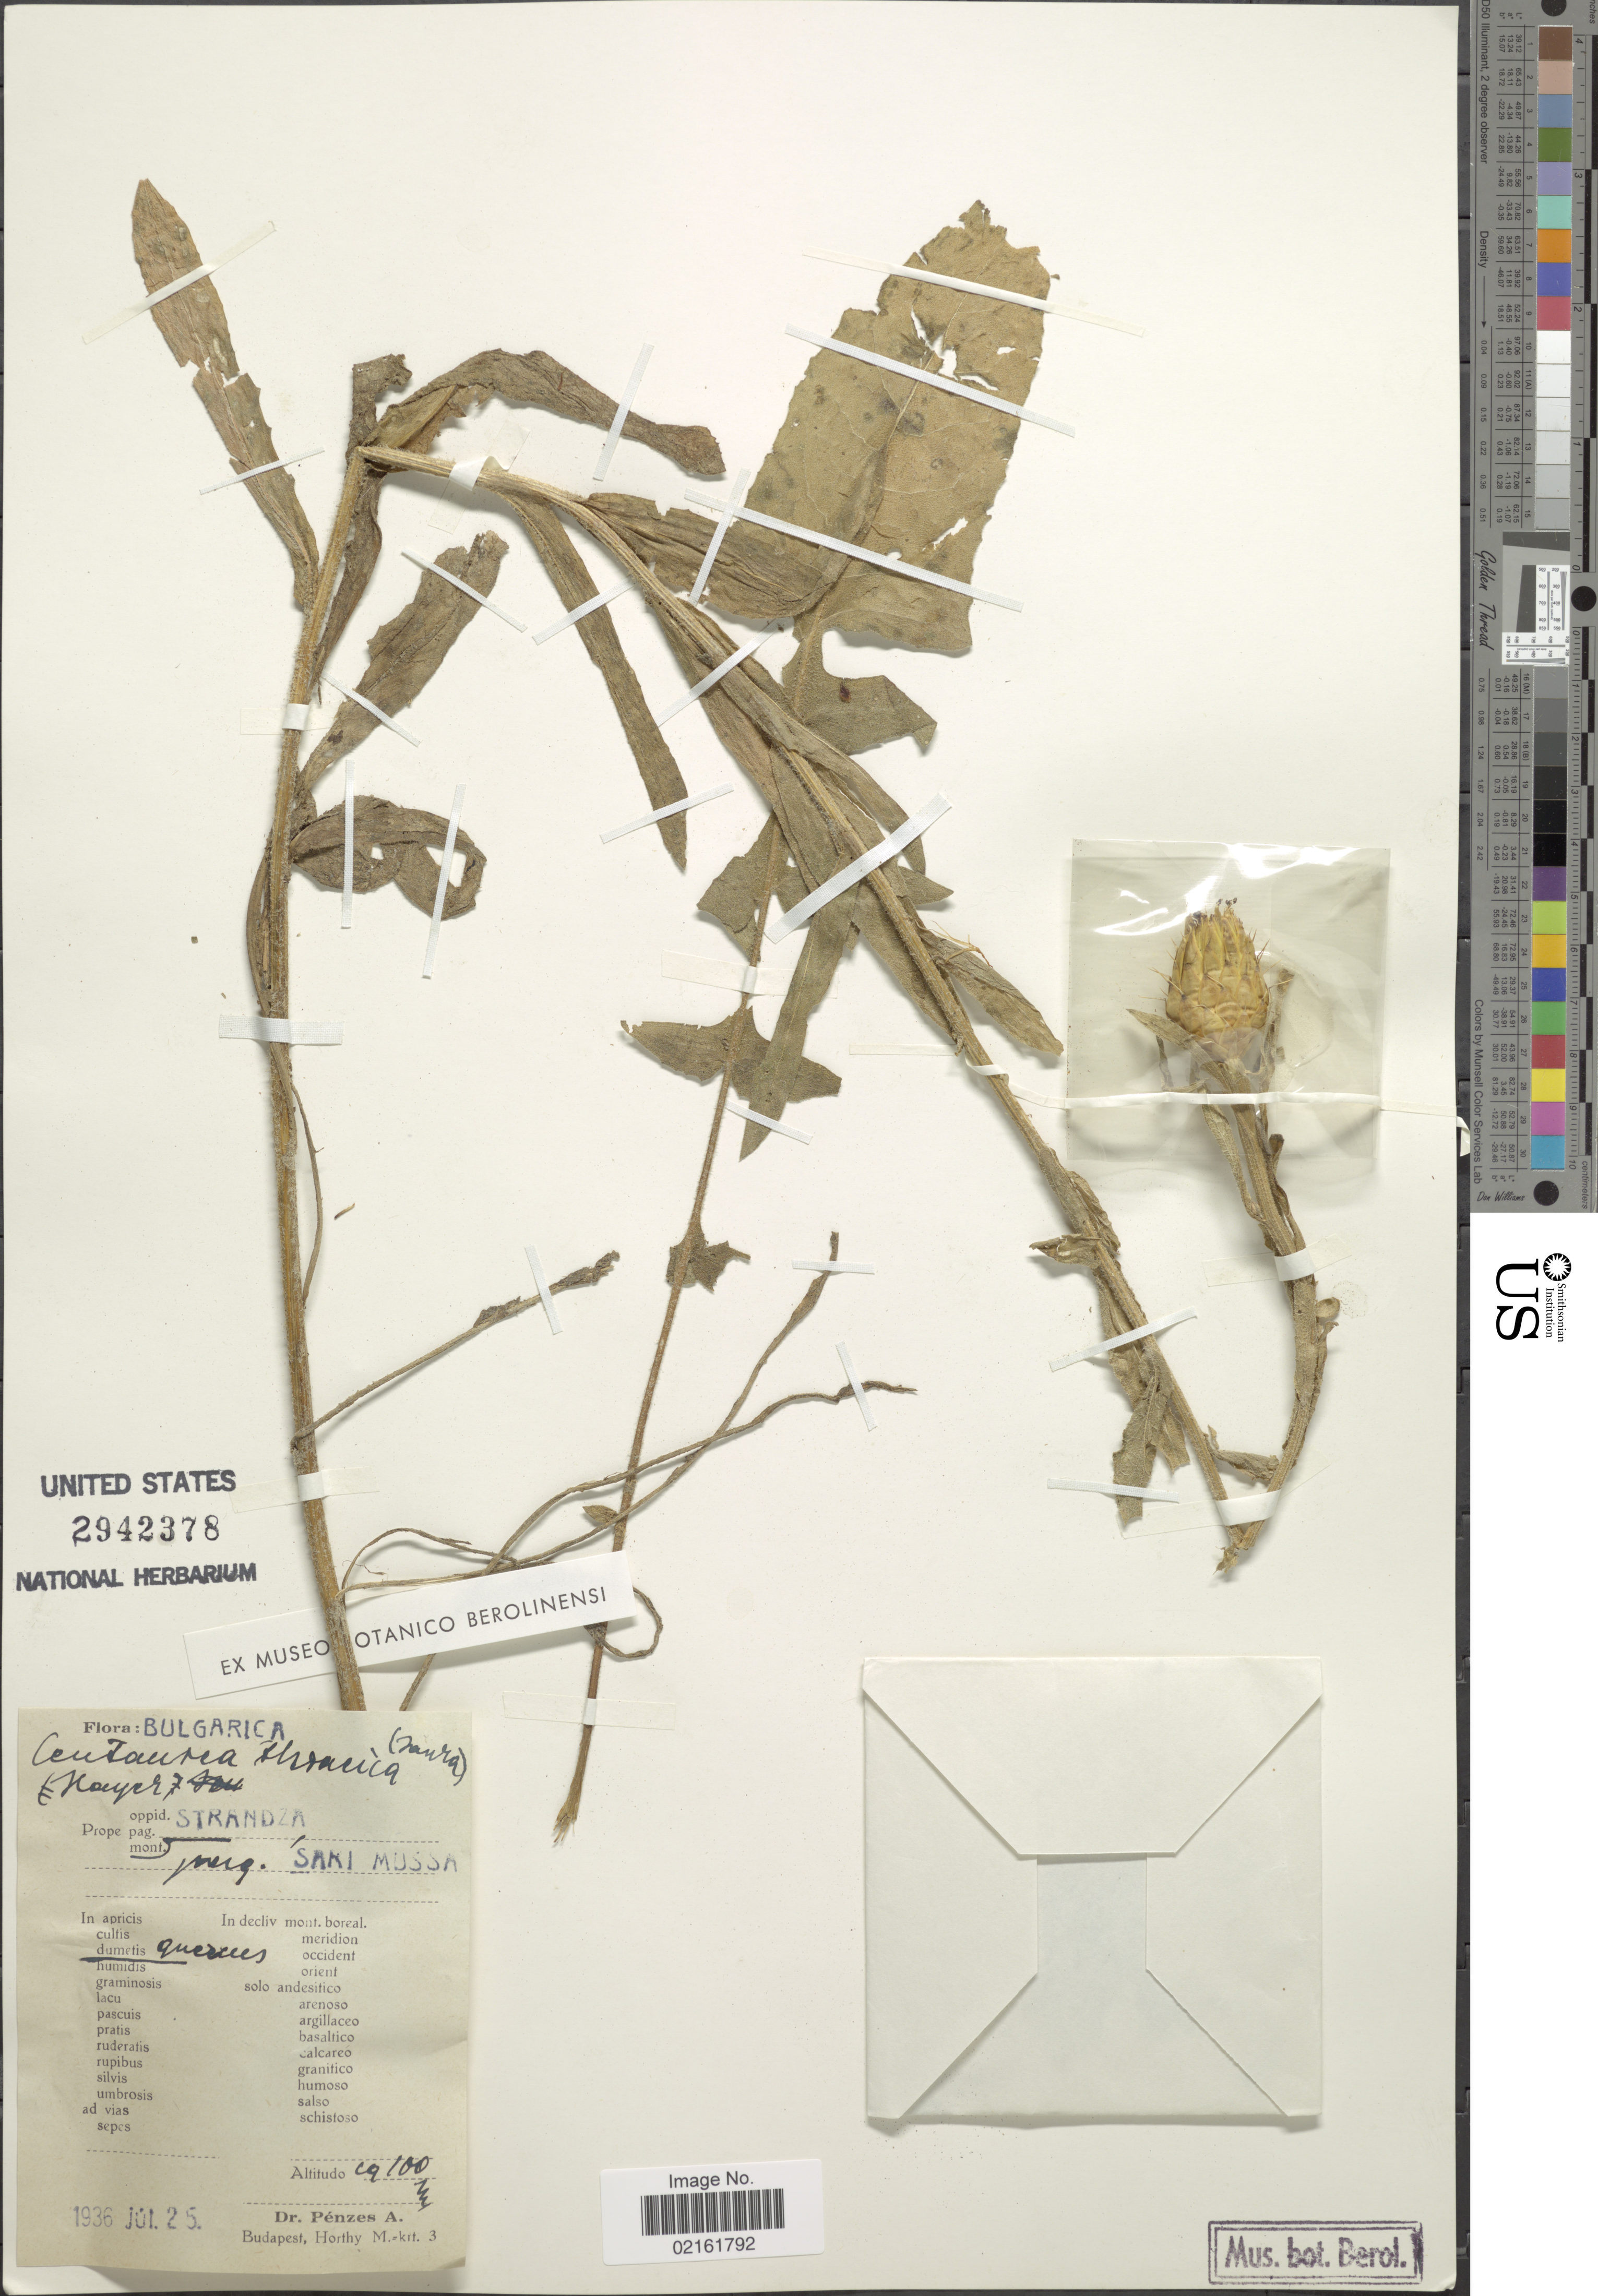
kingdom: Plantae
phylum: Tracheophyta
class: Magnoliopsida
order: Asterales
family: Asteraceae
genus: Centaurea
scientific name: Centaurea thracica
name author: (Janka) Hayek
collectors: A. Pénzes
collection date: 1936-07-25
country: Bulgaria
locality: Bulgarica, Strandza, Sari Mussa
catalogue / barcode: US 2942378